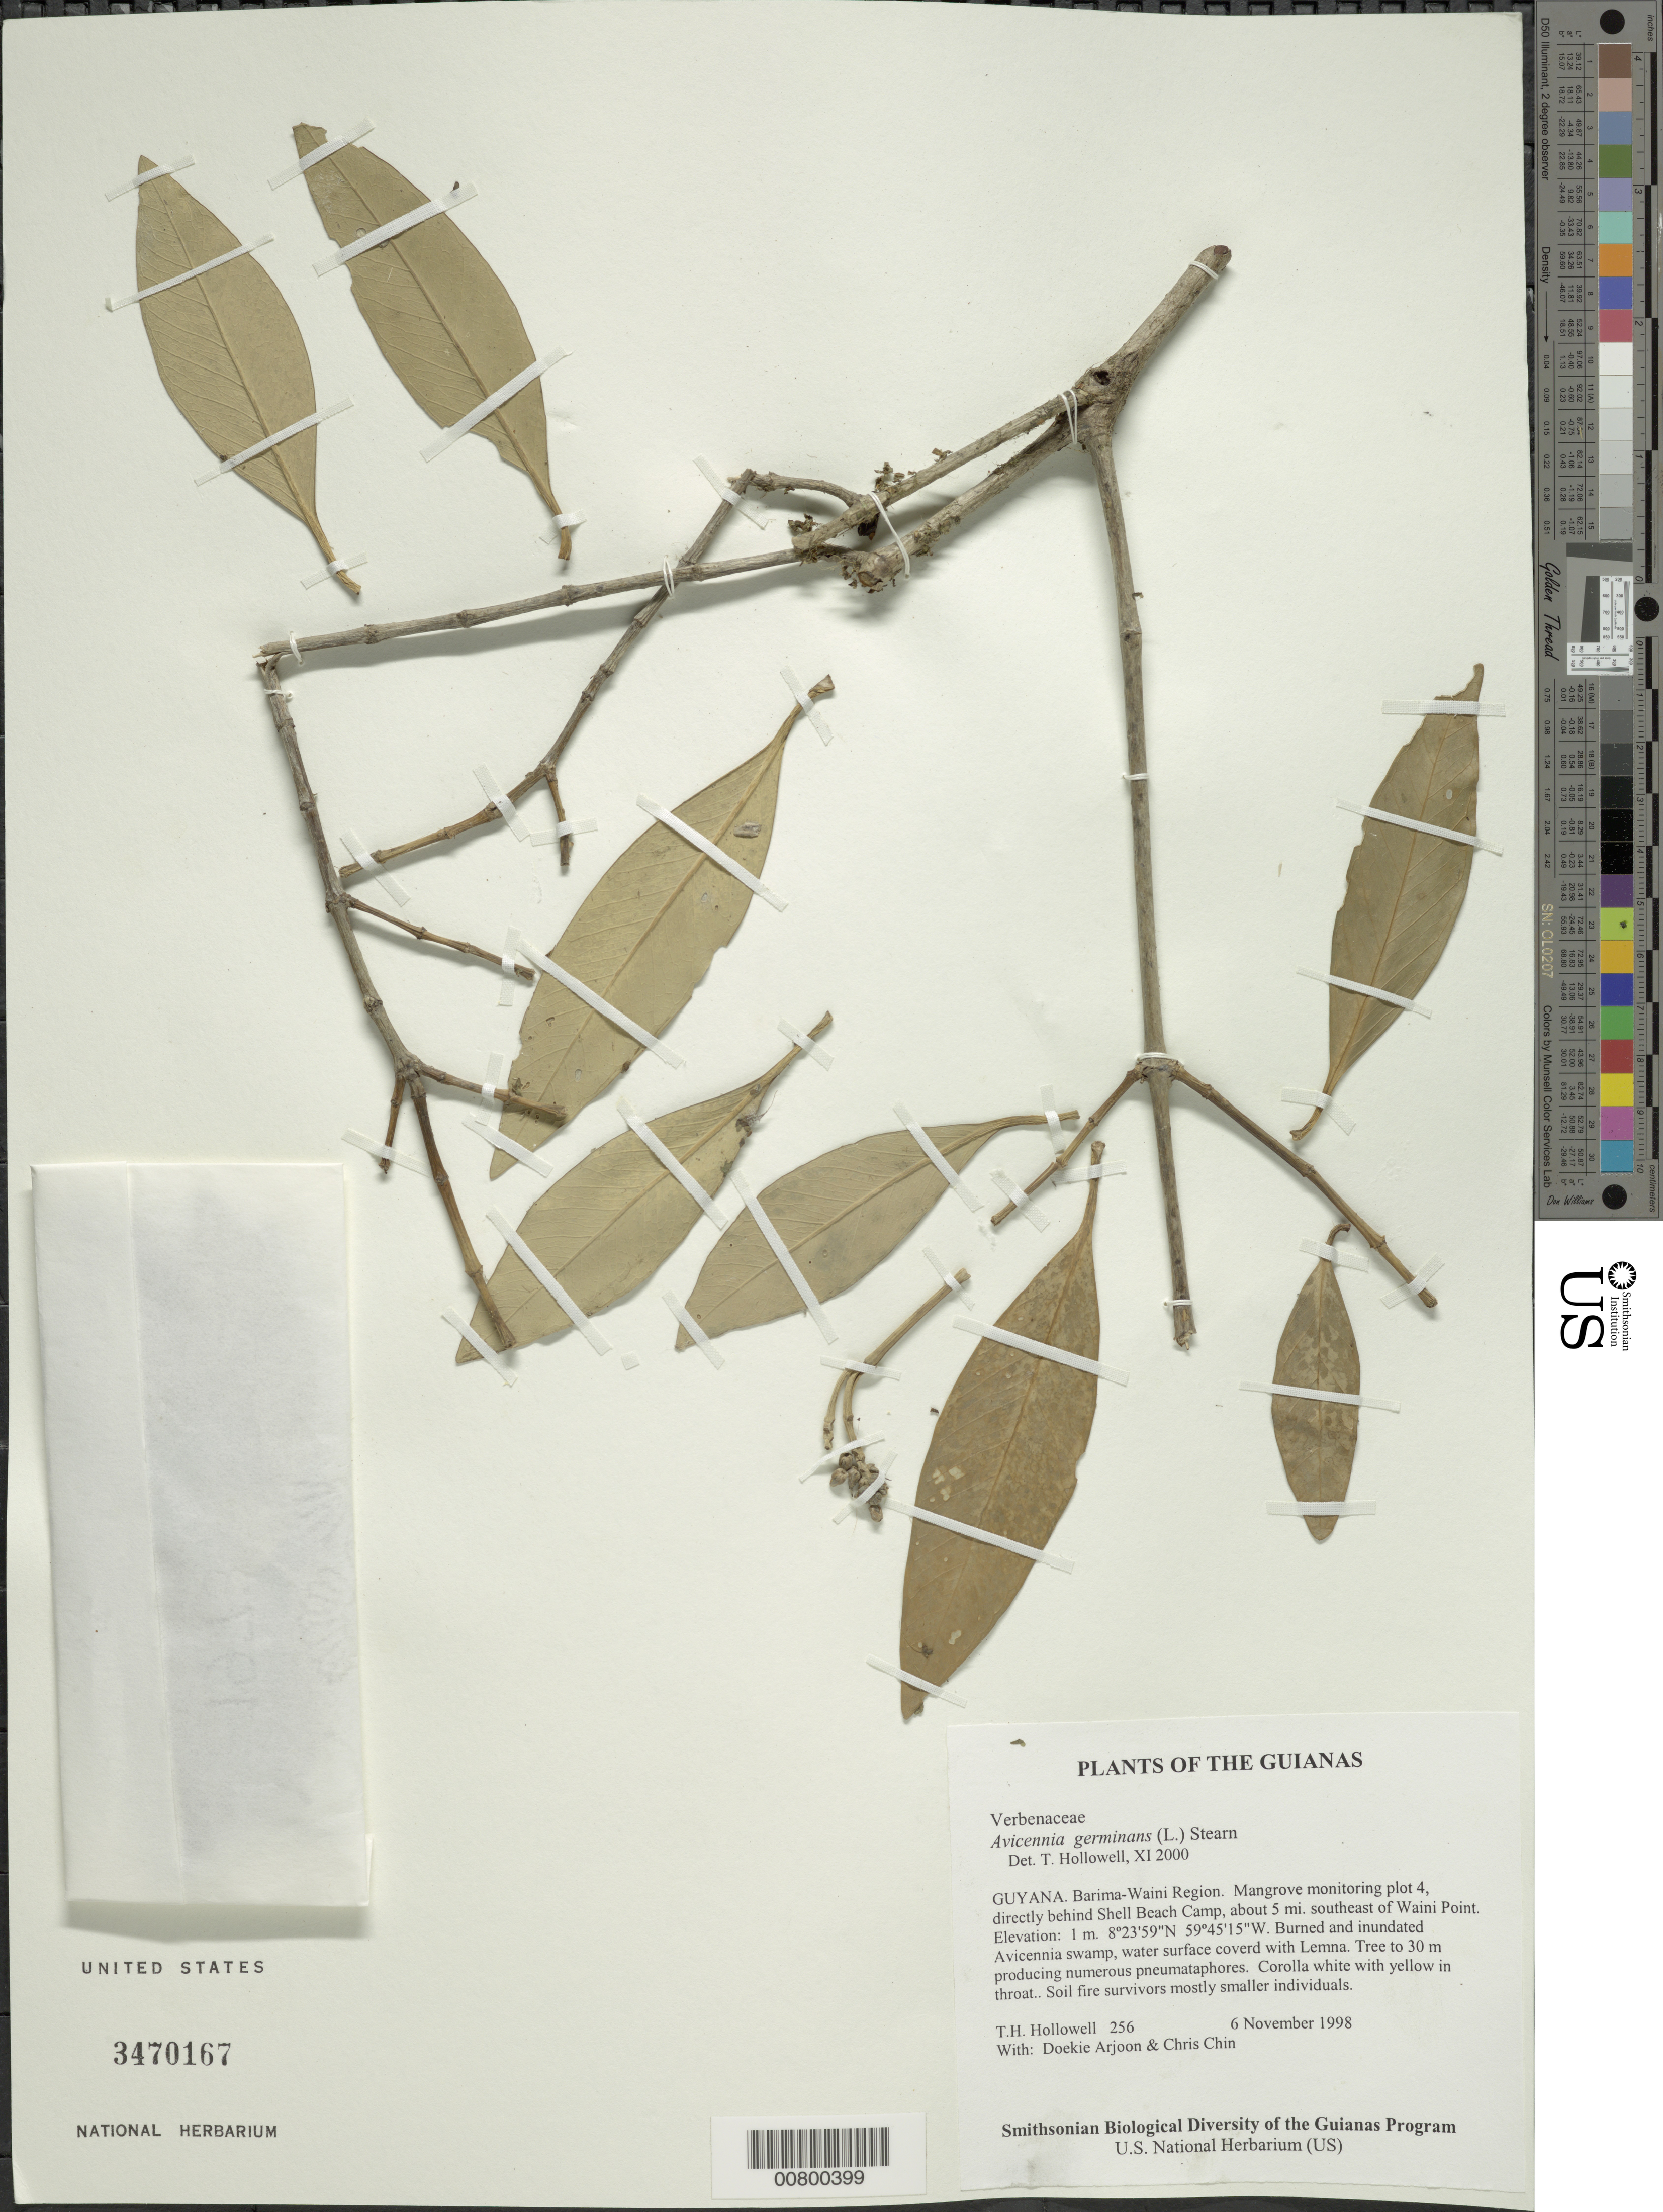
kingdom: Plantae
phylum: Tracheophyta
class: Magnoliopsida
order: Lamiales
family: Acanthaceae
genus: Avicennia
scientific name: Avicennia germinans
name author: (L.) L.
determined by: Hollowell, T. H., (BOT), Smithsonian Institution - National Museum of Natural History (UNITED STATES)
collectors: T. Hollowell, D. Arjoon & C. Chin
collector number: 256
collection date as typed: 6 November 1998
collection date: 1998-11-06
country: Guyana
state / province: Barima-Waini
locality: Mangrove monitoring plot 4, directly behind Shell Beach Camp, about 5 mi. southeast of Waini Point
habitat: Burned and inundated Avicennia swamp, water surface coverd with Lemna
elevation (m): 1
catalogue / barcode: US 3470167